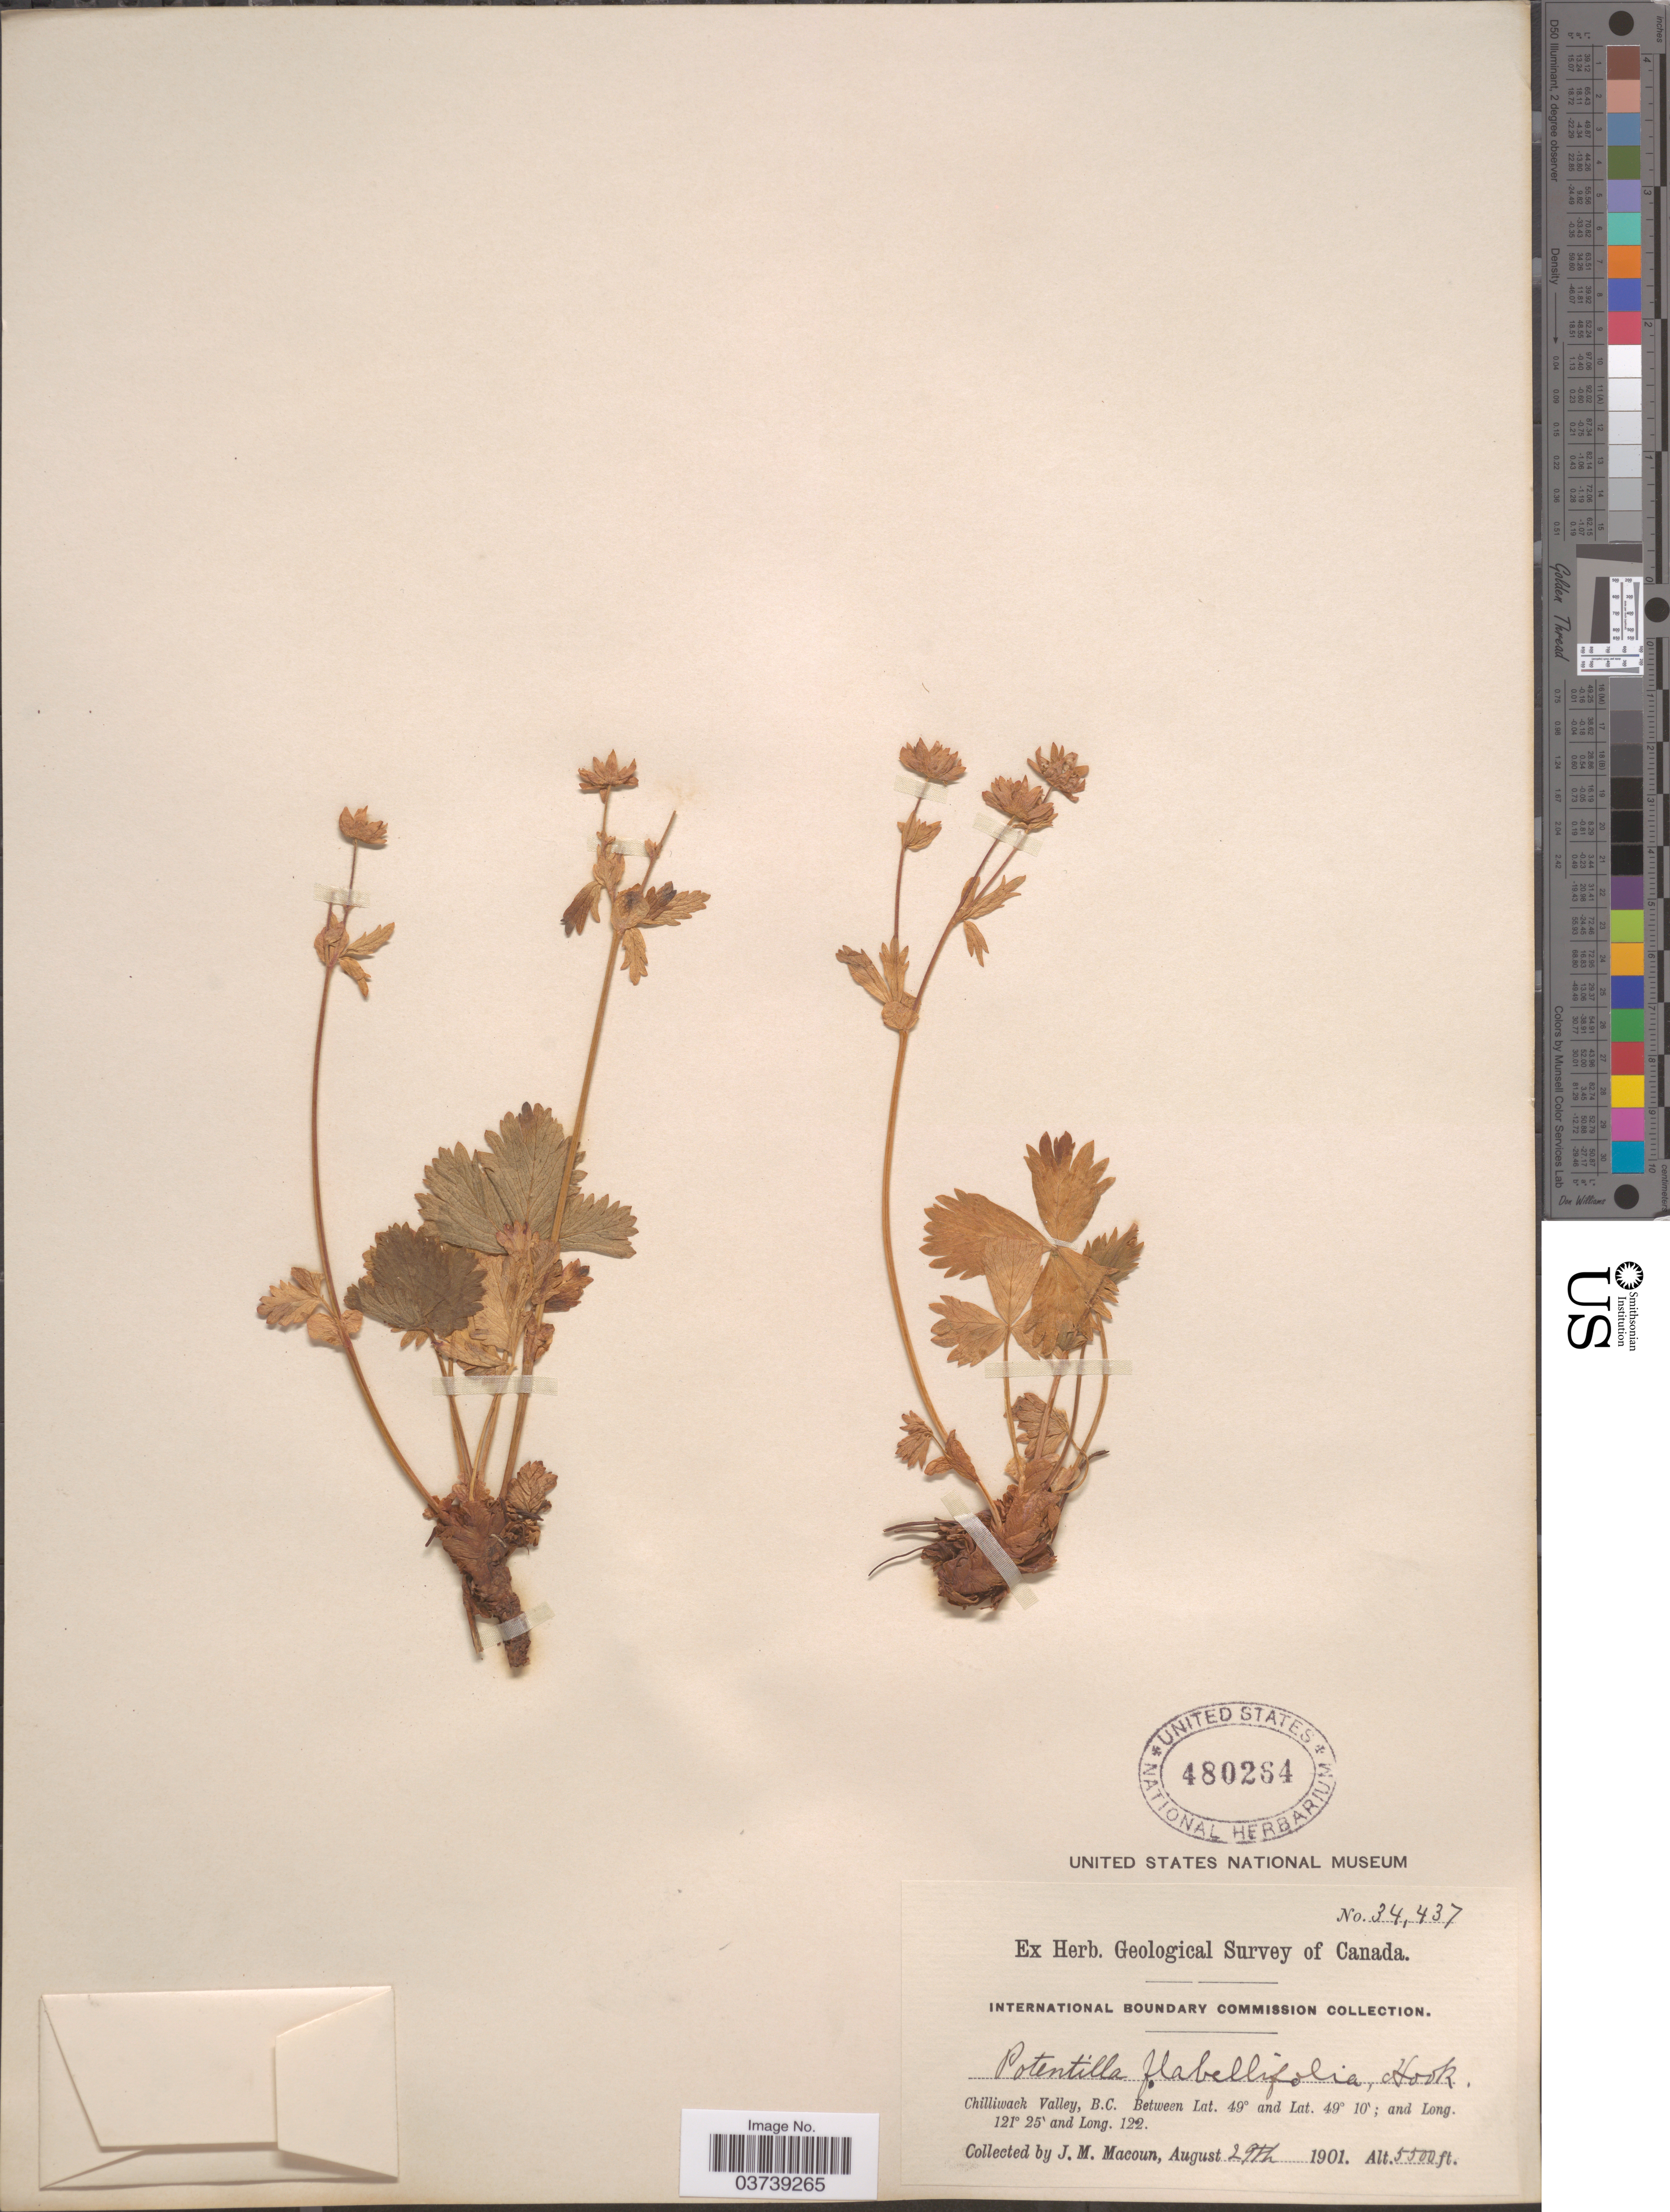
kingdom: Plantae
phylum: Tracheophyta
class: Magnoliopsida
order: Rosales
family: Rosaceae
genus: Potentilla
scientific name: Potentilla flabellifolia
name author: Hook. ex Torr. & A. Gray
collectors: J. M. Macoun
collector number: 34437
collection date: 1901-08-29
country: Canada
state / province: British Columbia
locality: Chilliwack Valley.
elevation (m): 1676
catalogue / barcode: US 480264